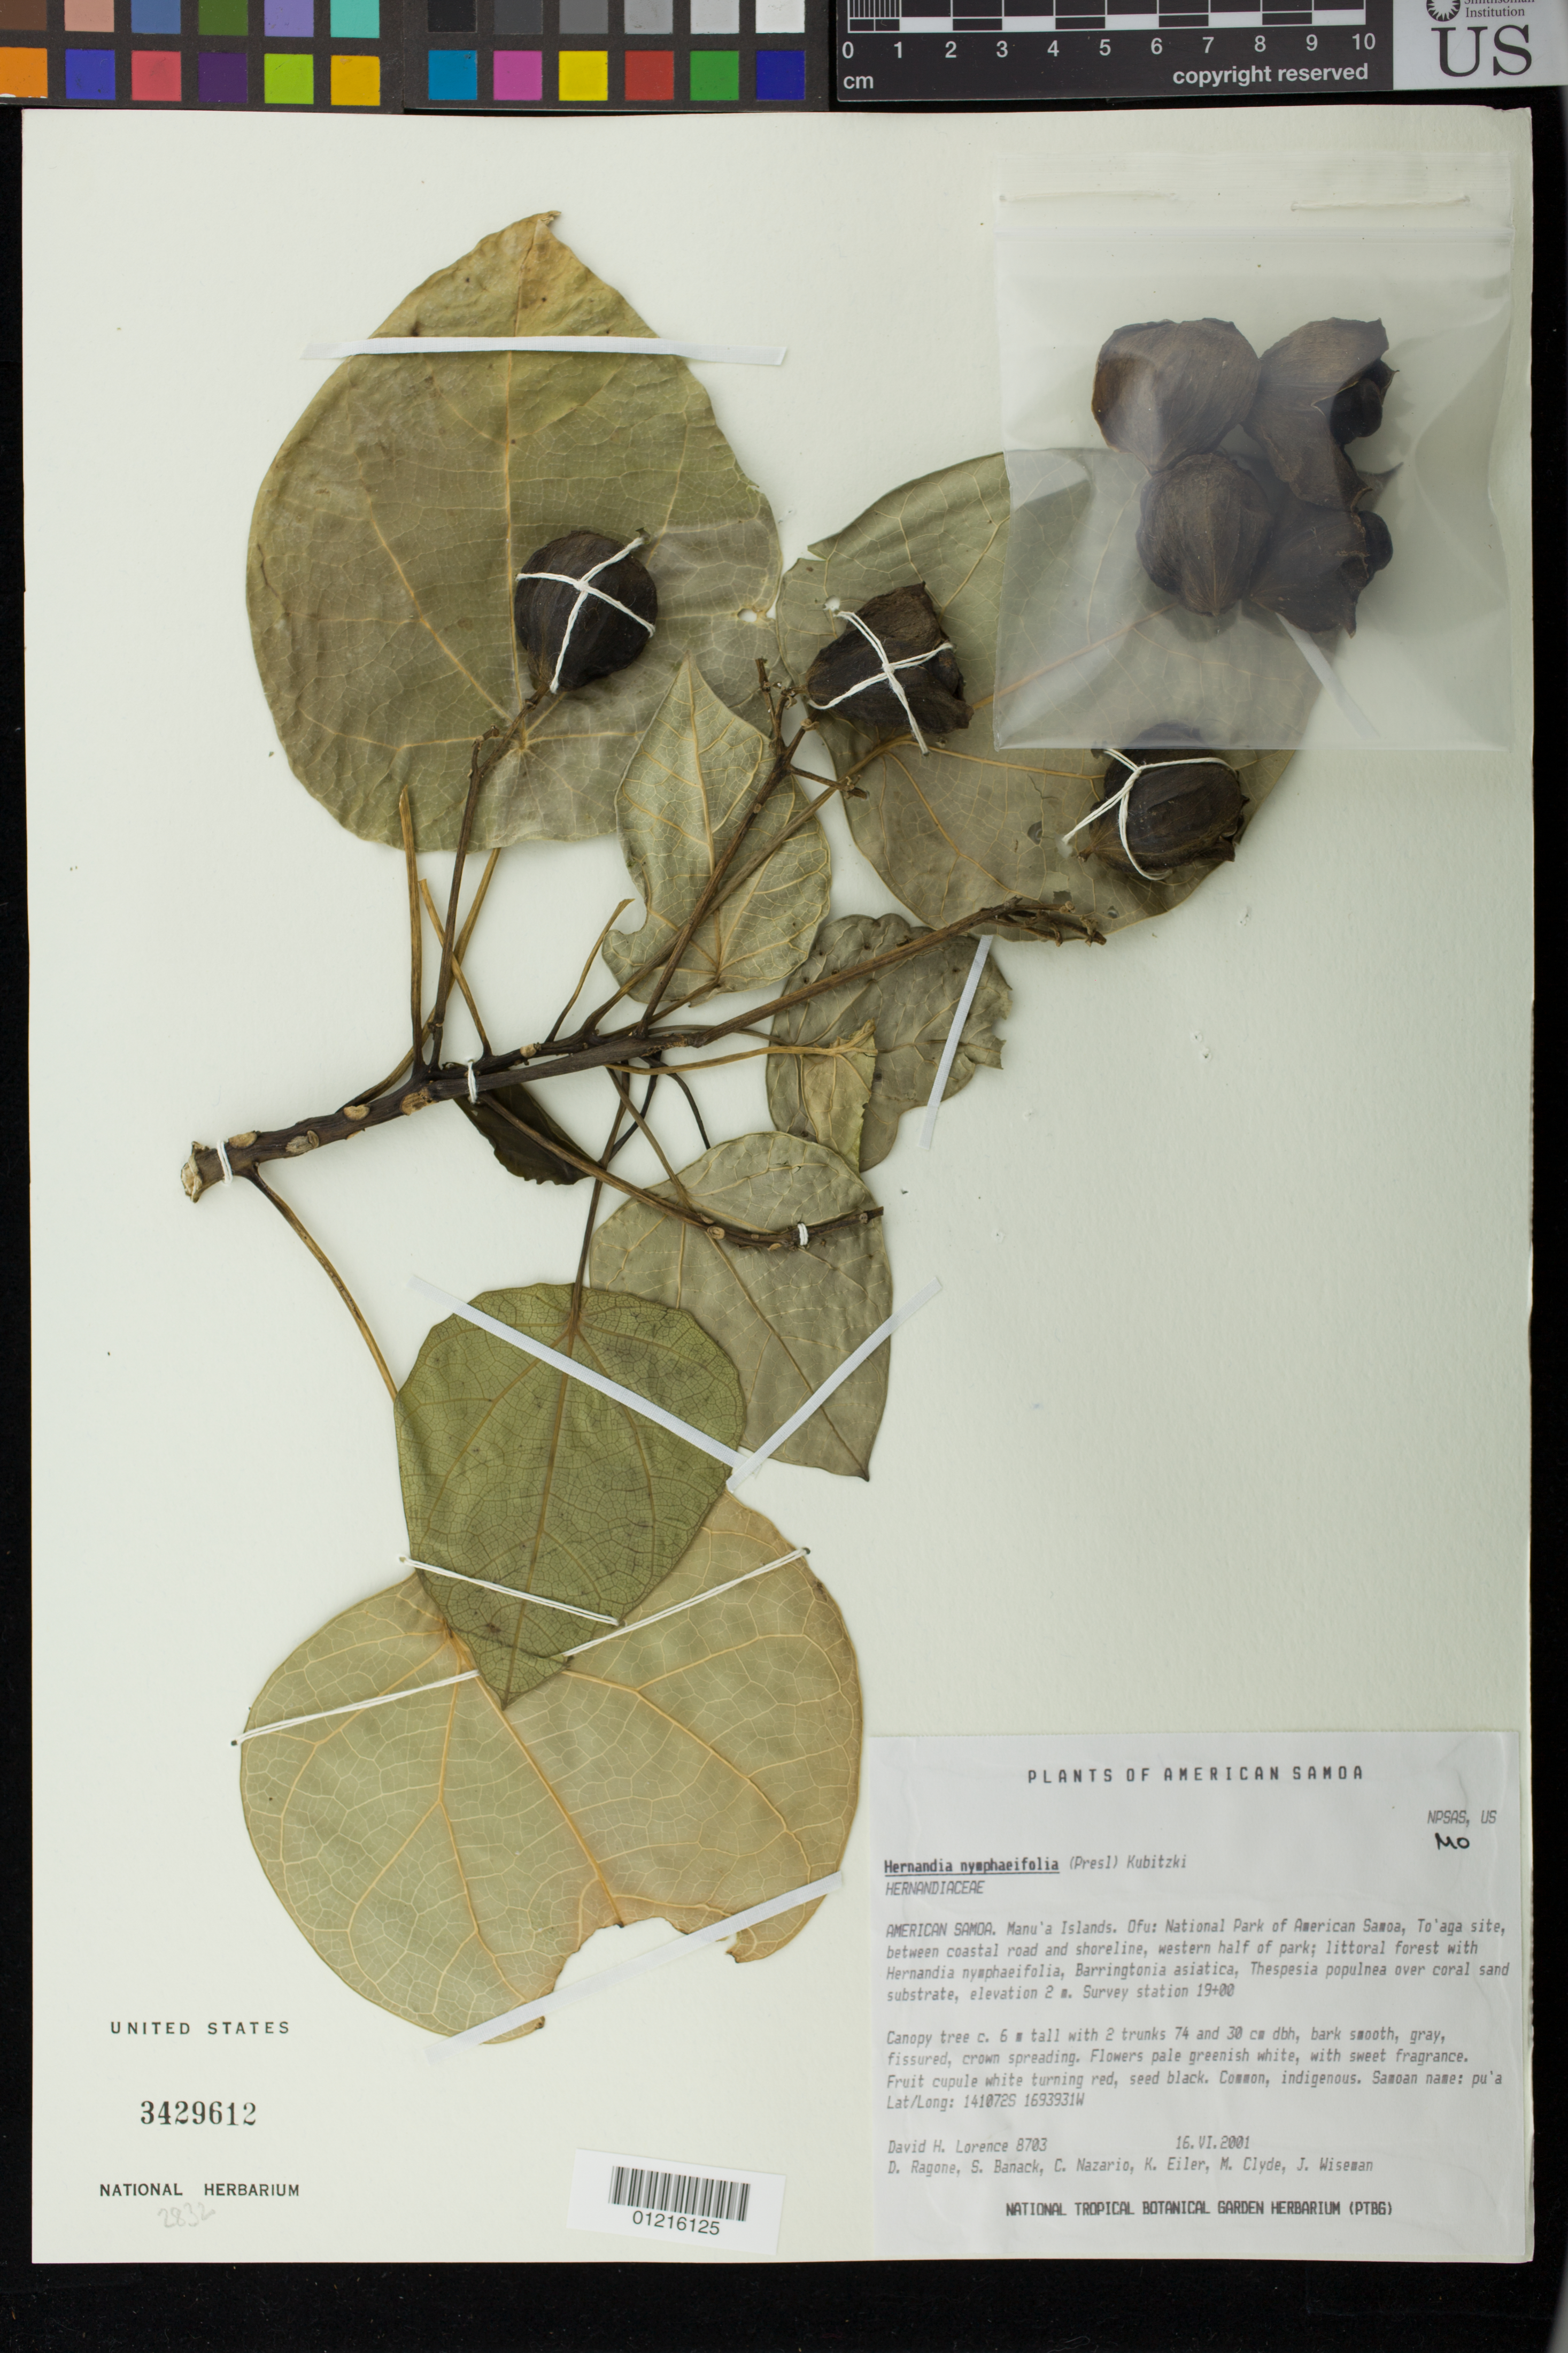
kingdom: Plantae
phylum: Tracheophyta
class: Magnoliopsida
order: Laurales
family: Hernandiaceae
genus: Hernandia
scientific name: Hernandia nymphaeifolia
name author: (C. Presl) Kubitzki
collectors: D. Lorence, D. Ragone, S. Banack, C. Nazario, K. Eiler, M. Clyde & J. Wiseman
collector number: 8703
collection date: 2001-06-16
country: American Samoa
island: Ofu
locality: National Park of American Samoa, To'aga site, between coastal road and shoreline, western half of park.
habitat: Littoral forest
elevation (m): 2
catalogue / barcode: US 3429612